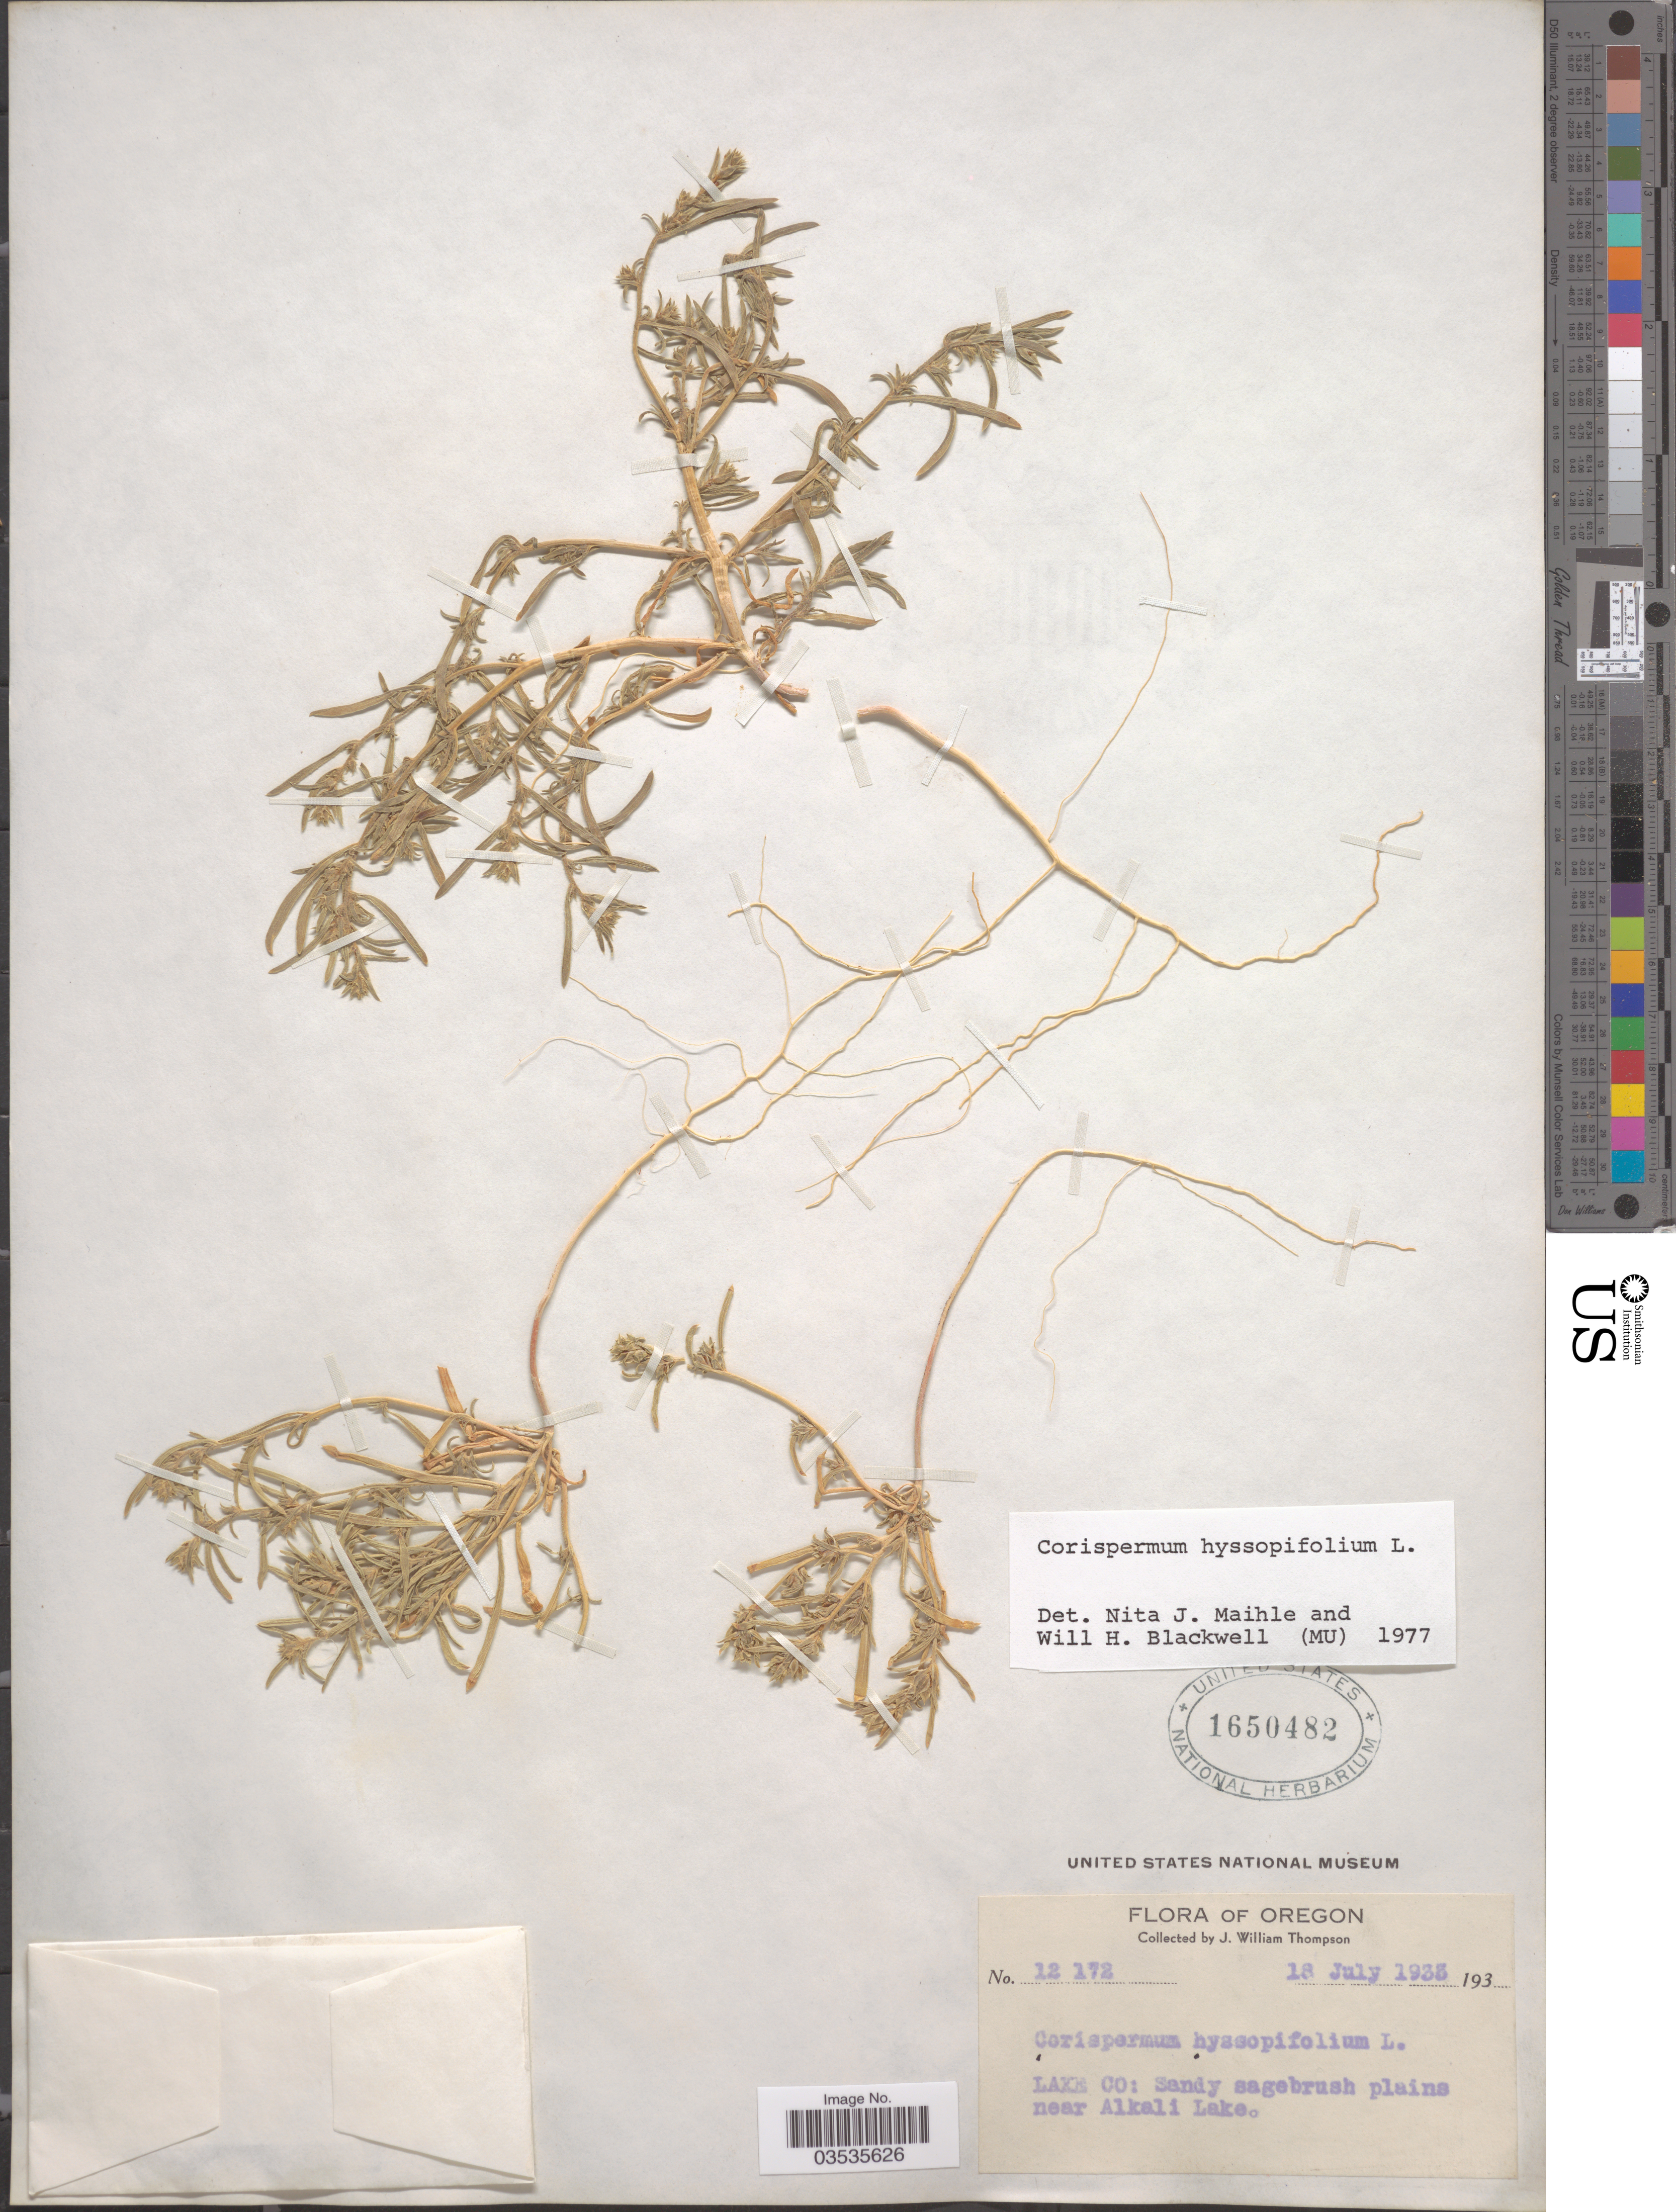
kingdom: Plantae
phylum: Tracheophyta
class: Magnoliopsida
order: Caryophyllales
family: Amaranthaceae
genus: Corispermum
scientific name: Corispermum hyssopifolium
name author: L.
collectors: J. W. Thompson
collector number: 12172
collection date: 1933-07-18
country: United States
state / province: Oregon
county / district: Lake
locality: Lake Co: sandy sagebrush plains near Alkali Lake.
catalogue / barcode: US 1650482